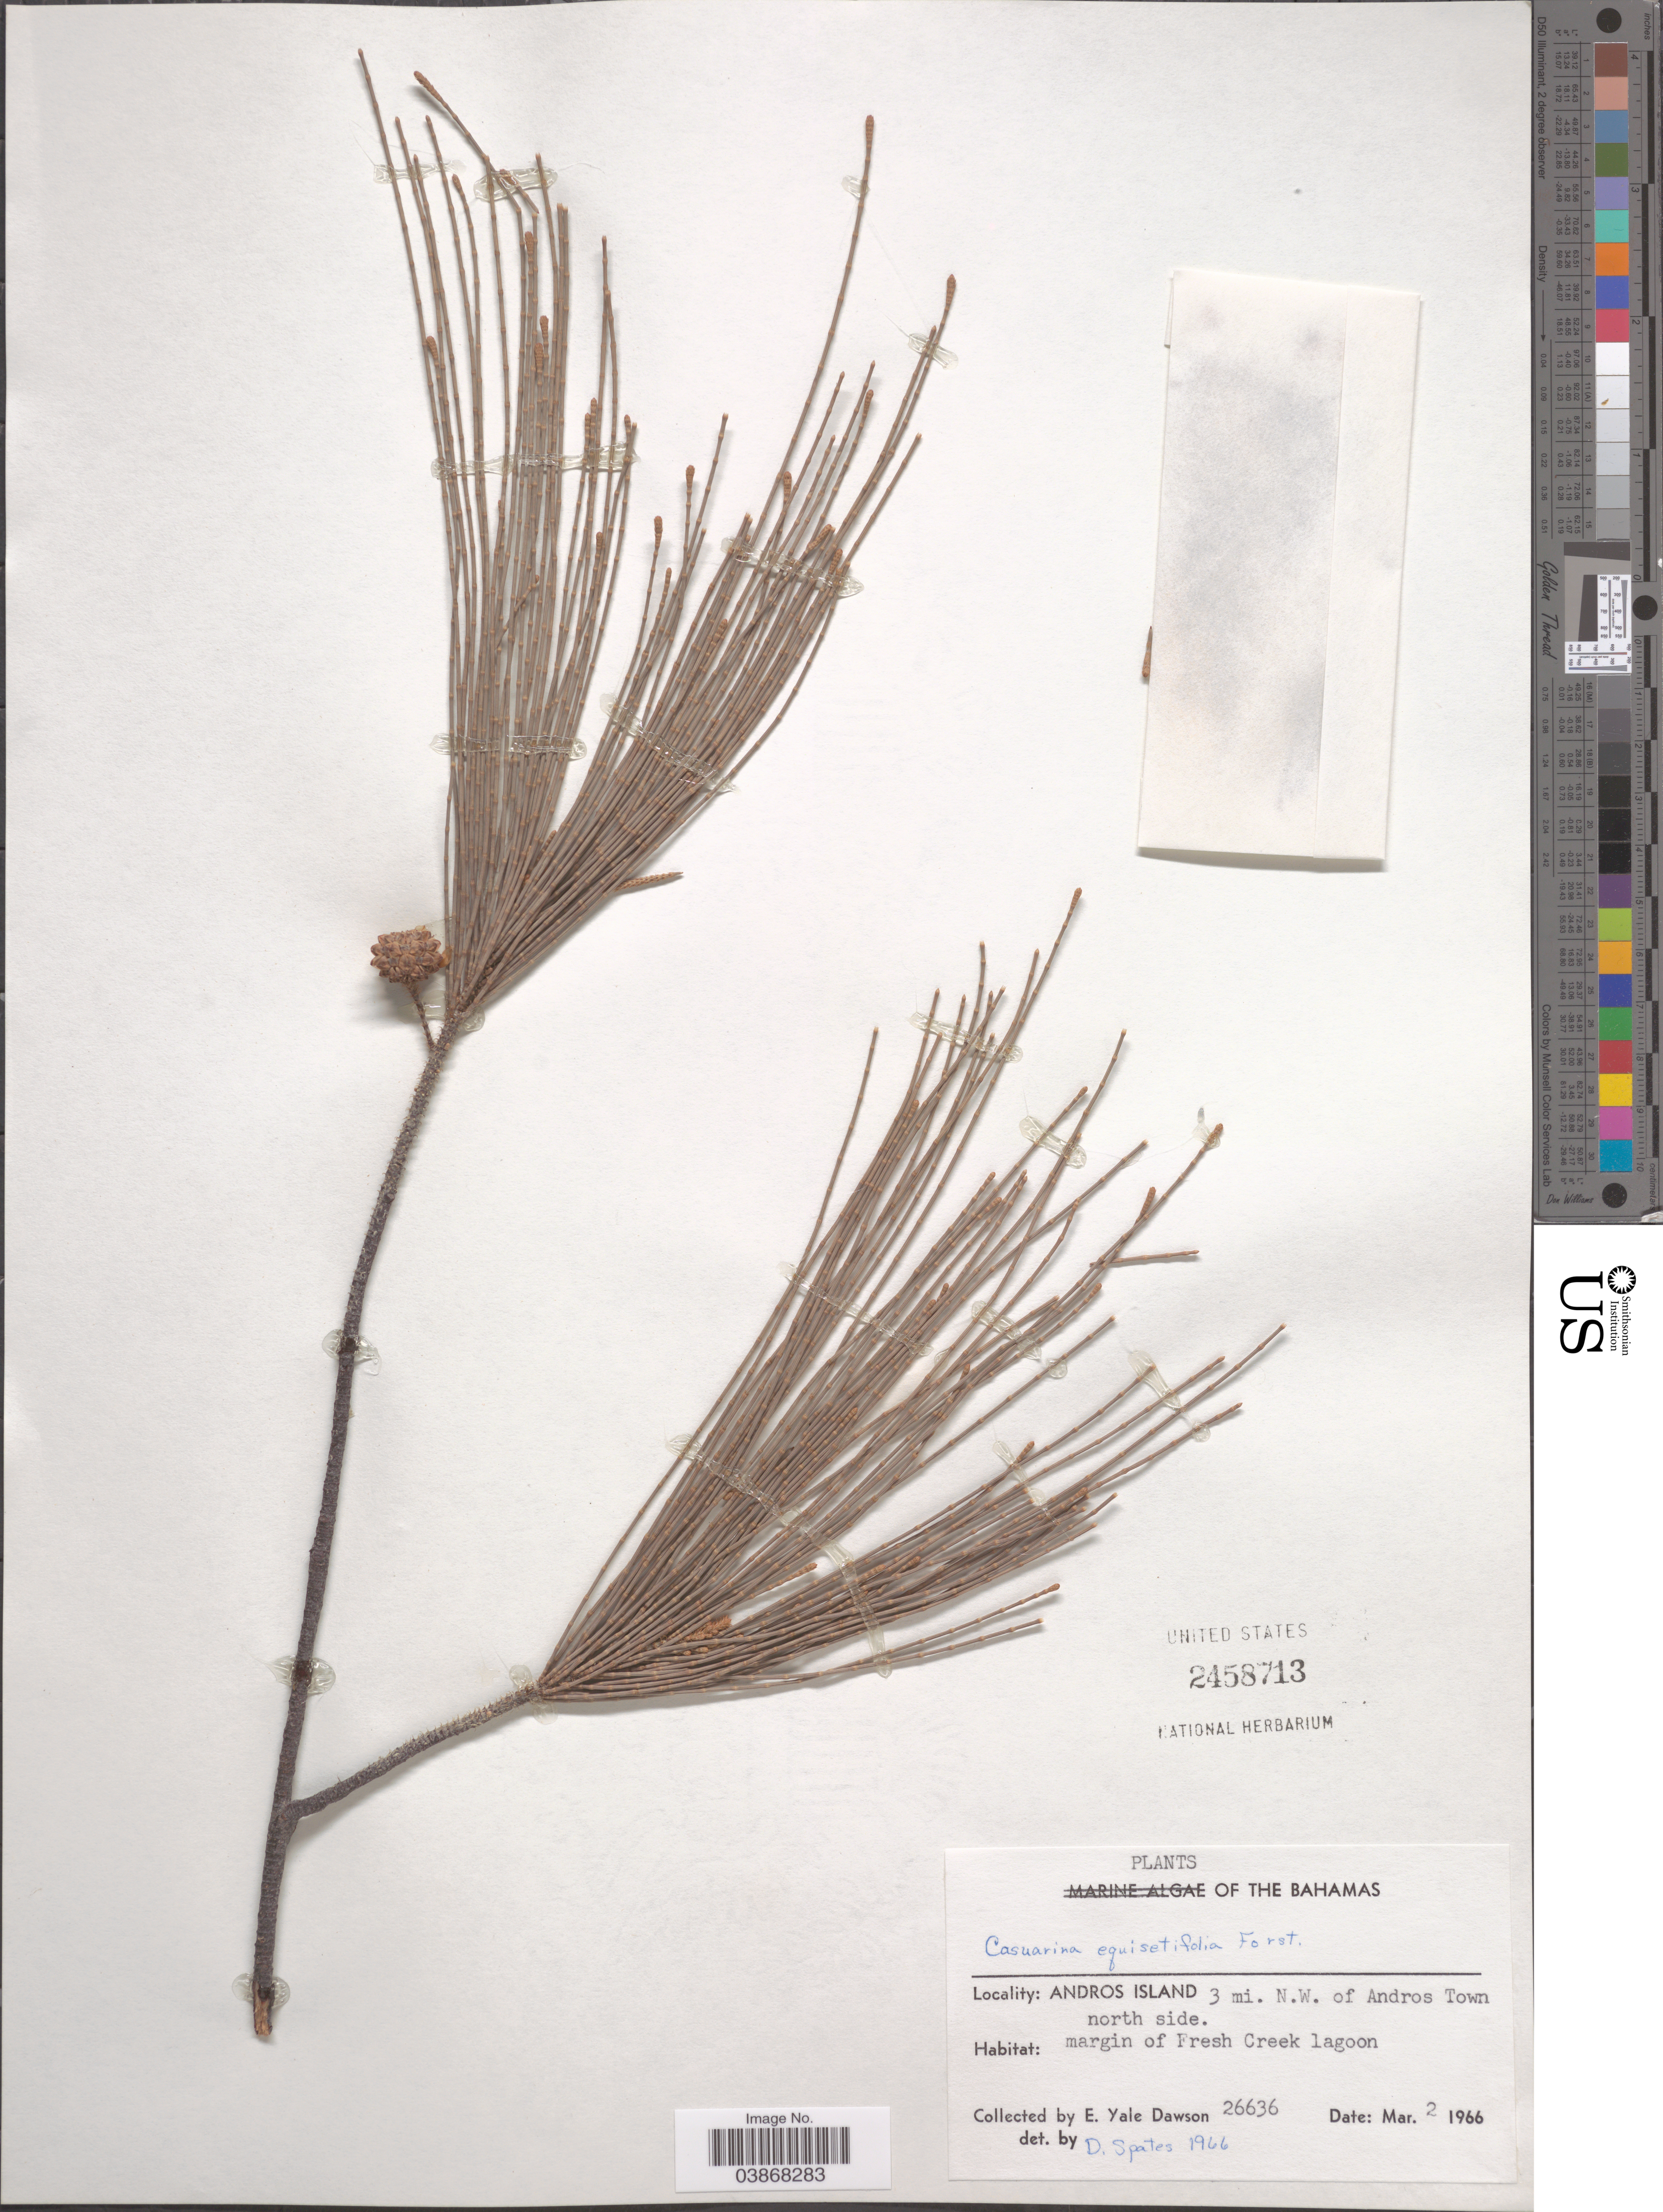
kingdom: Plantae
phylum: Tracheophyta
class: Magnoliopsida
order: Fagales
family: Casuarinaceae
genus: Casuarina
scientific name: Casuarina equisetifolia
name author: L.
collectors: N. Yensen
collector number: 26636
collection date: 1966-03-02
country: Bahamas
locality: Andros Island 3 mi. N.W. of Andros Town north side. Margin of Fresh Creek lagoon.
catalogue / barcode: US 2458713